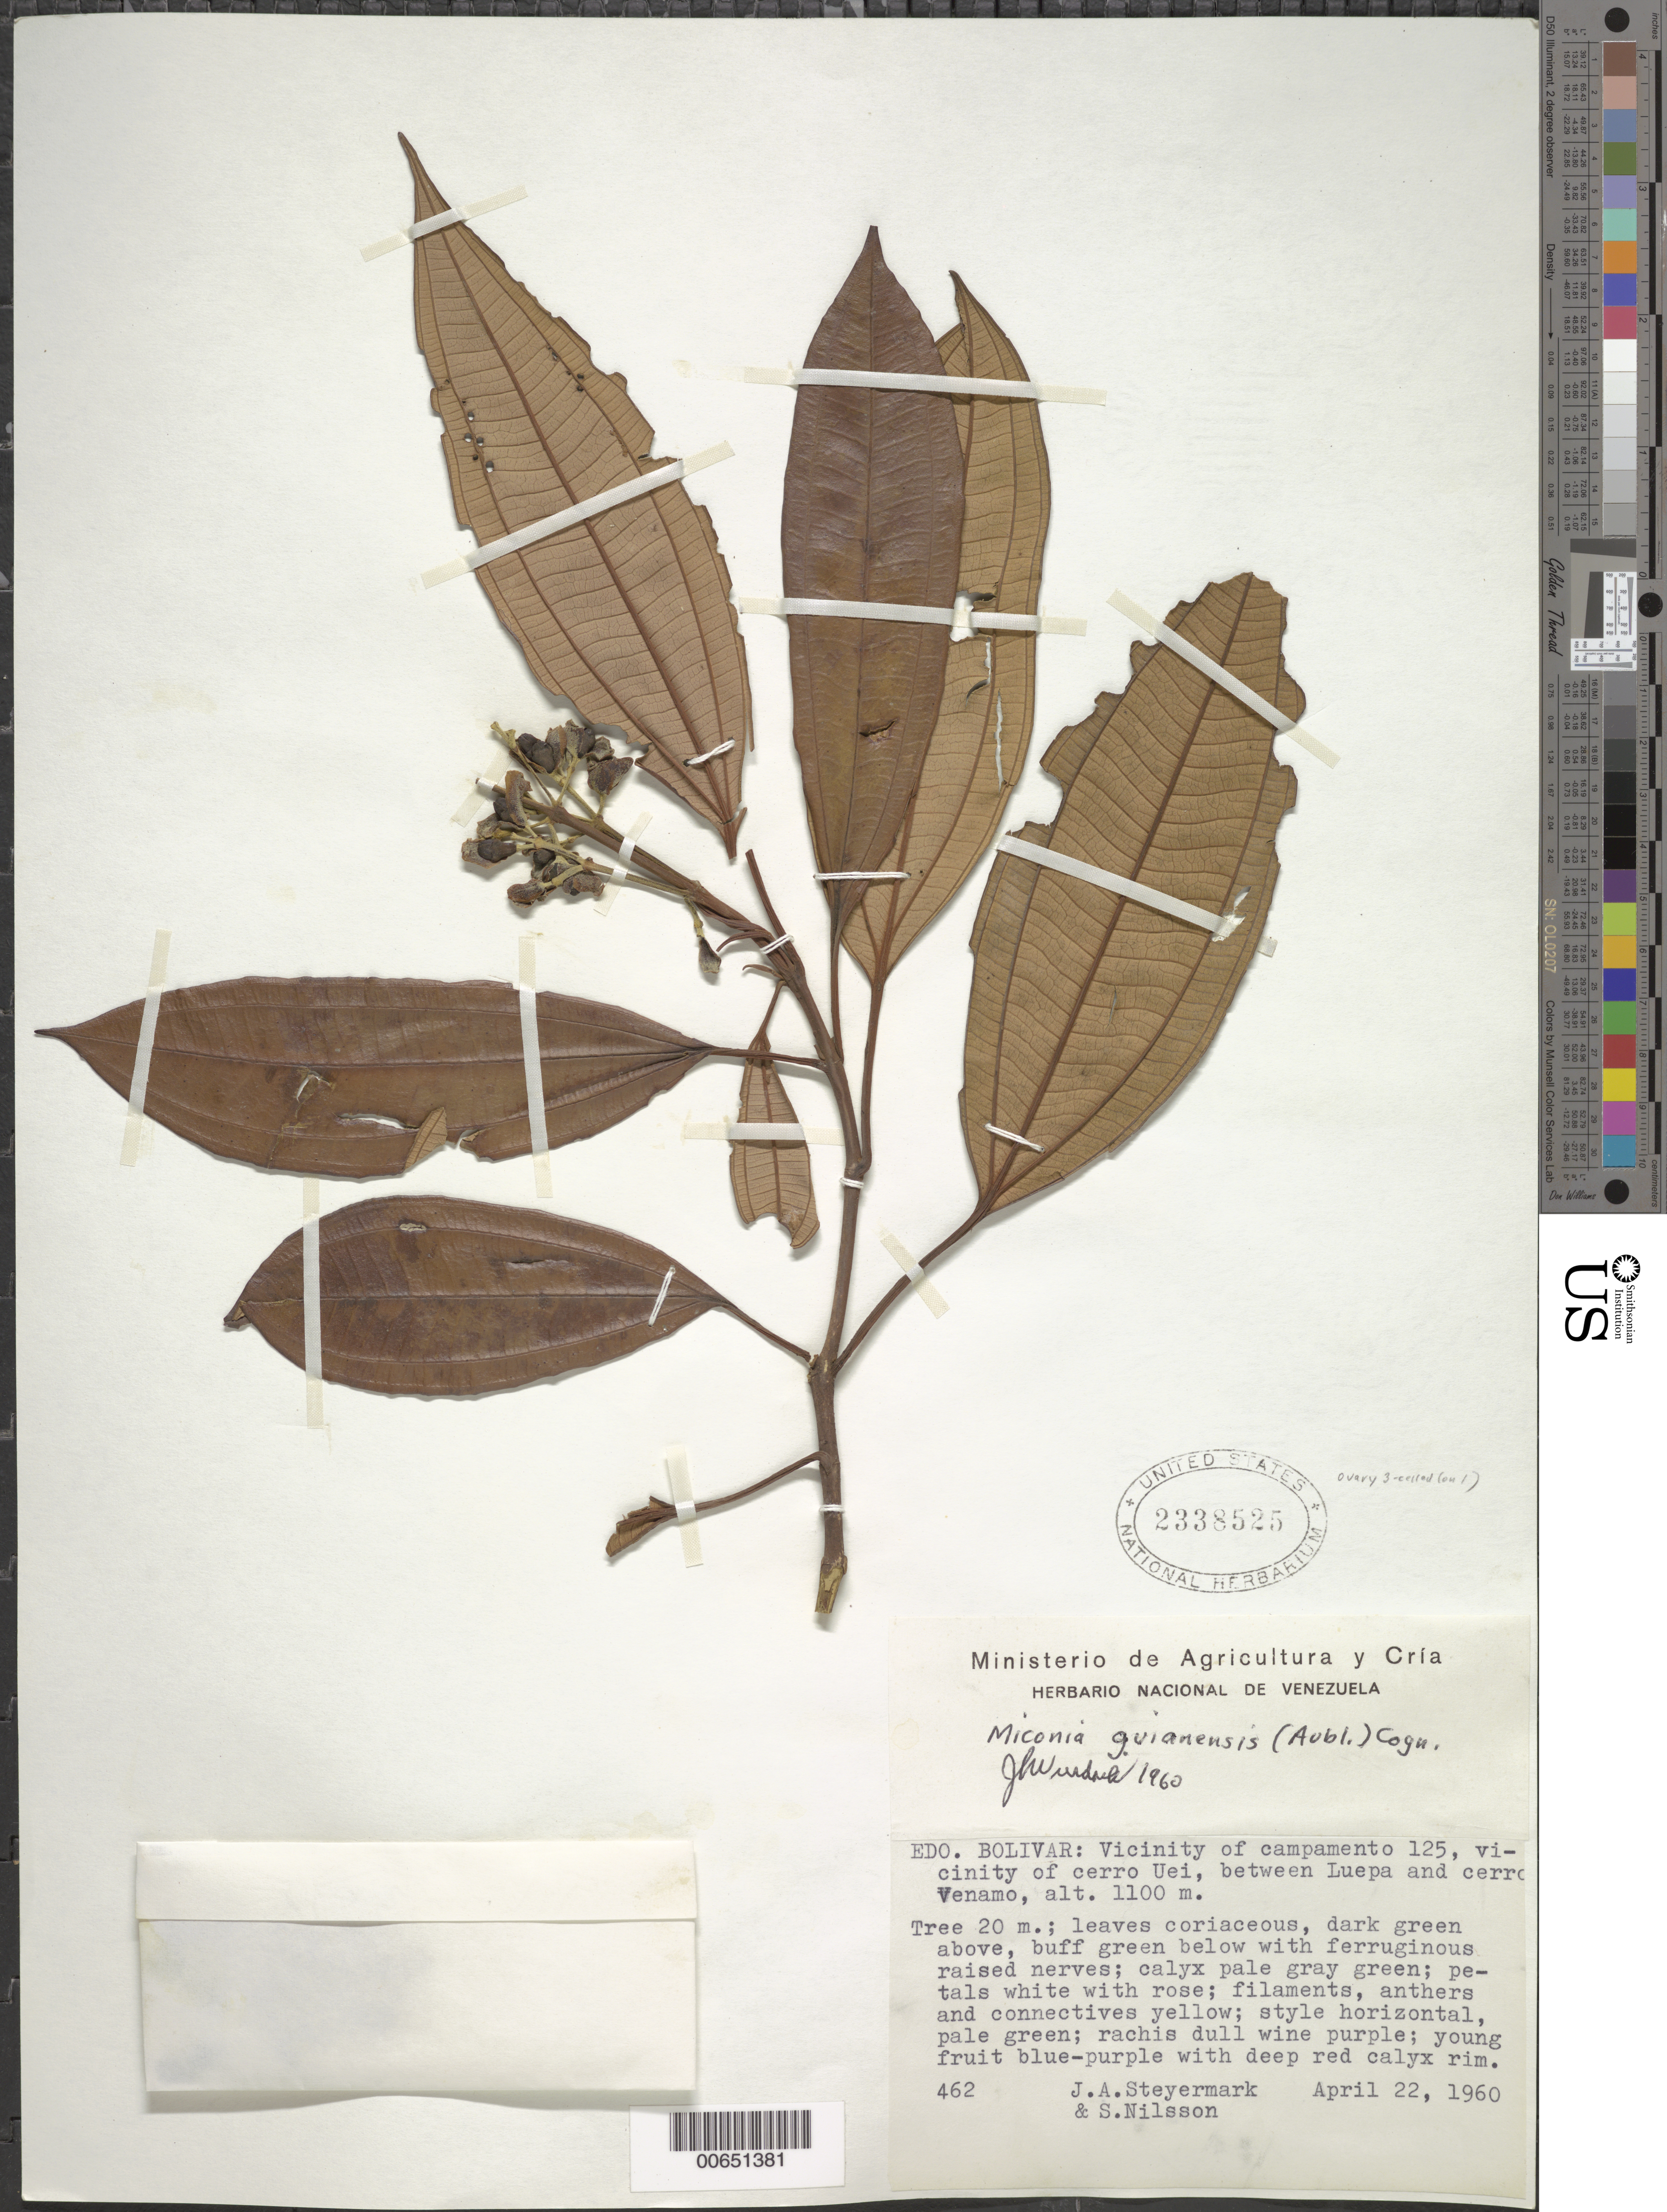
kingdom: Plantae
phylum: Tracheophyta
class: Magnoliopsida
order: Myrtales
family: Melastomataceae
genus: Miconia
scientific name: Miconia guianensis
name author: (Aubl.) Cogn.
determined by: Wurdack, John J., (US), US (UNITED STATES)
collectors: J. Steyermark & S. Nilsson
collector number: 60 462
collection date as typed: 20-Apr-60 to 22-Apr-60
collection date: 1960-04-20/1960-04-22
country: Venezuela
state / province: Bolívar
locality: Cerro Uei, vic. road campamento 125, betw. Luepa & Cerro Venamo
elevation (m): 1100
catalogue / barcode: US 2338525